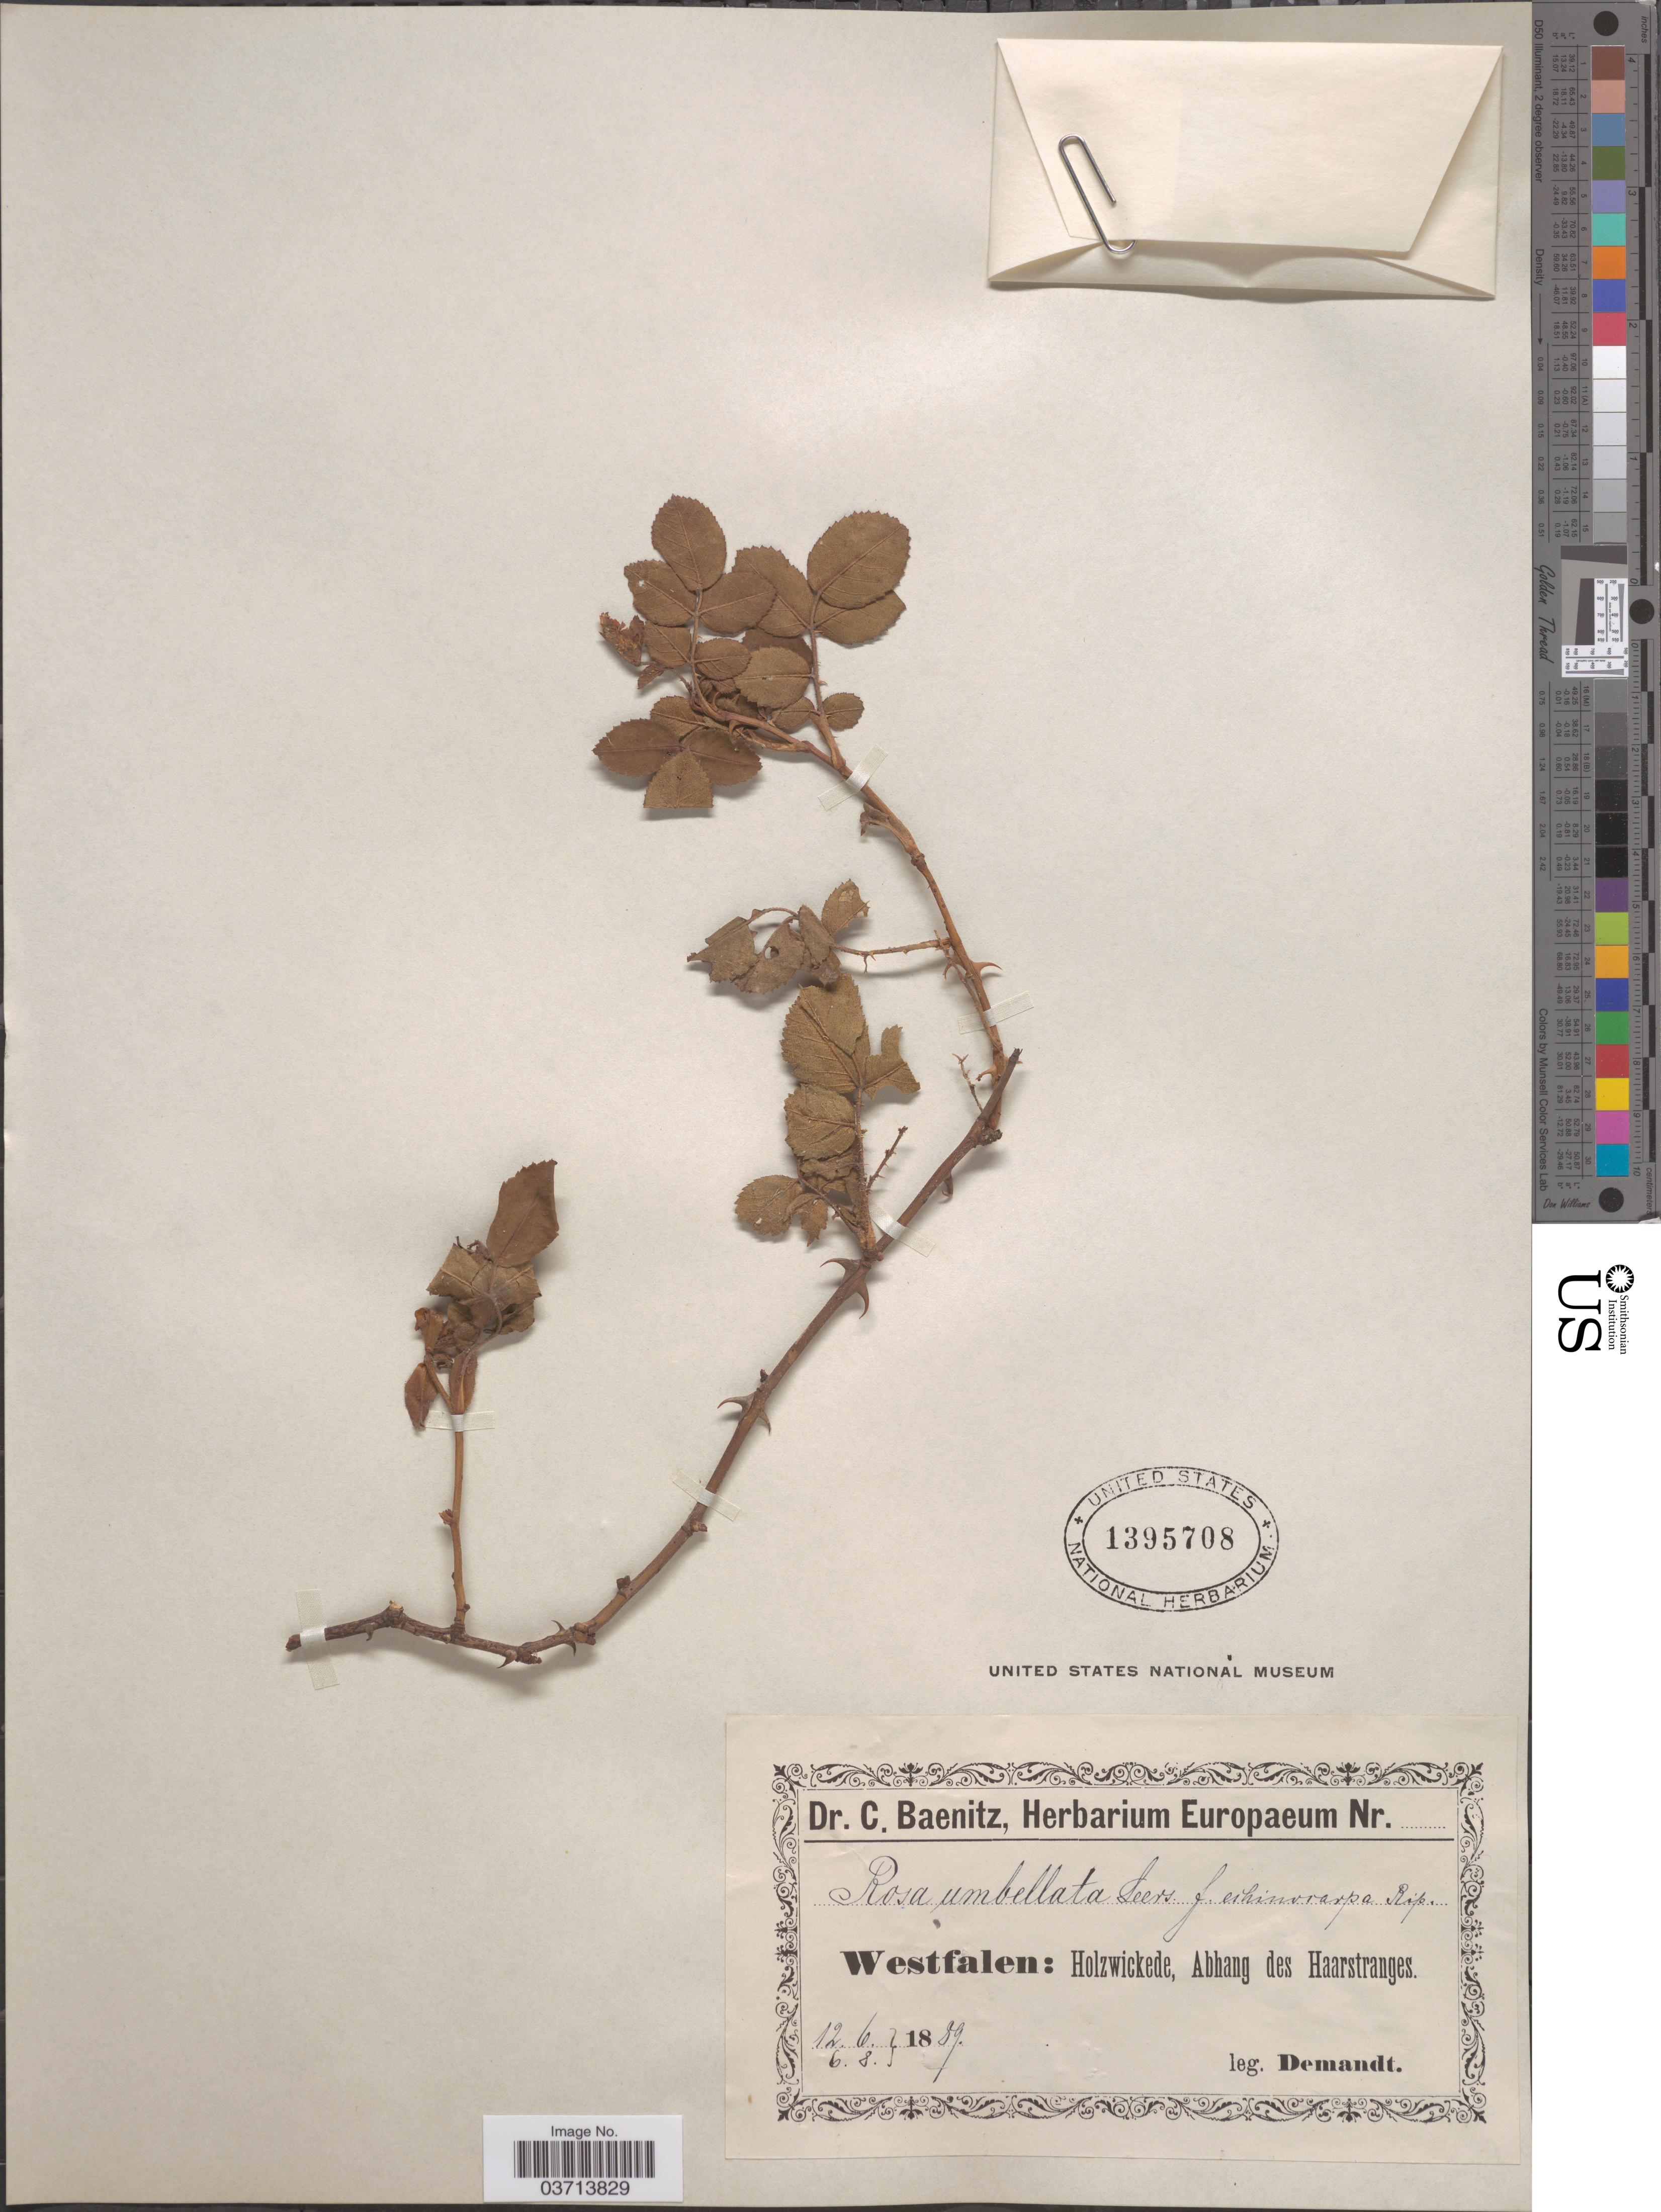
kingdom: Plantae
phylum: Tracheophyta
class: Magnoliopsida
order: Rosales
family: Rosaceae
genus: Rosa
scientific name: Rosa umbellata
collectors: -. Demandt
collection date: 1889-06-12/1889-08-06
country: Germany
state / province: Nordrhein-Westfalen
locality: Westfalen: Holzwickede, Abhang des Haarstranges.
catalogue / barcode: US 1395708